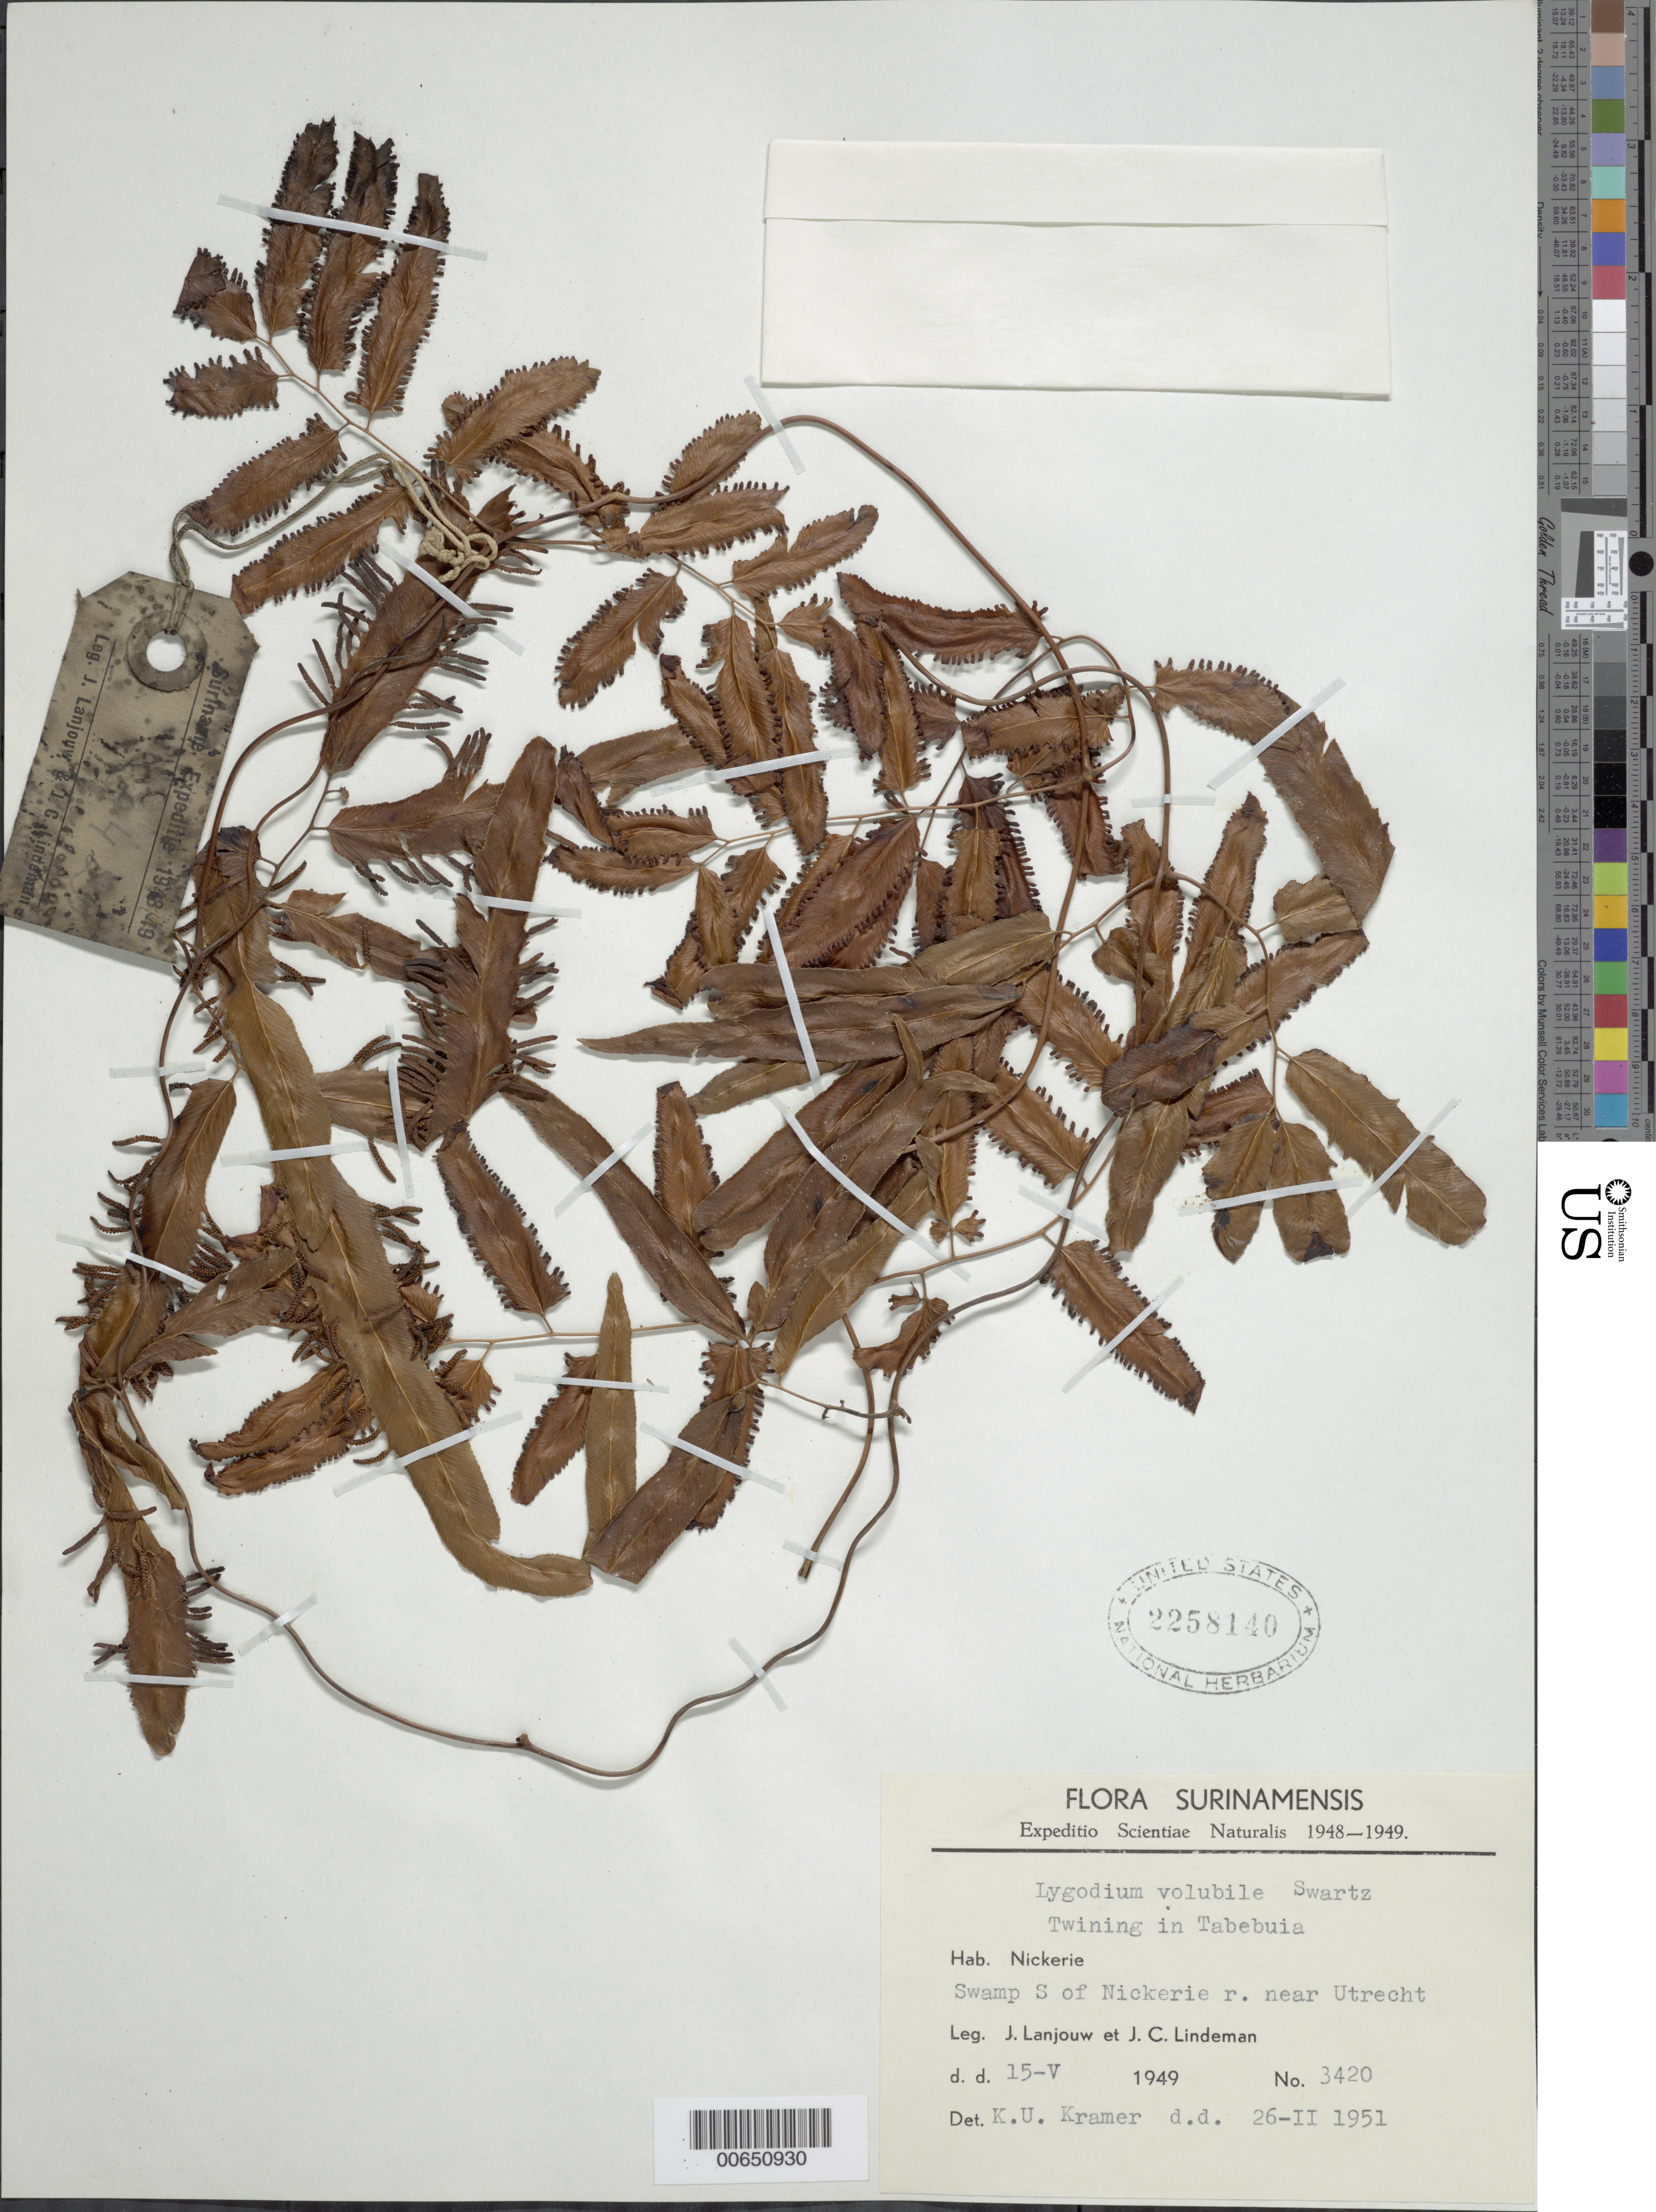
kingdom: Plantae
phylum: Tracheophyta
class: Polypodiopsida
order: Schizaeales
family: Lygodiaceae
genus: Lygodium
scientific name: Lygodium volubile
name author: Sw.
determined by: Kramer, K. U.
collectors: J. Lanjouw & J. C. Lindeman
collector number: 3240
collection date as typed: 15-May-49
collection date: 1949-05-15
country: Suriname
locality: Nickerie R., S of near Utrecht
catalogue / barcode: US 2258140